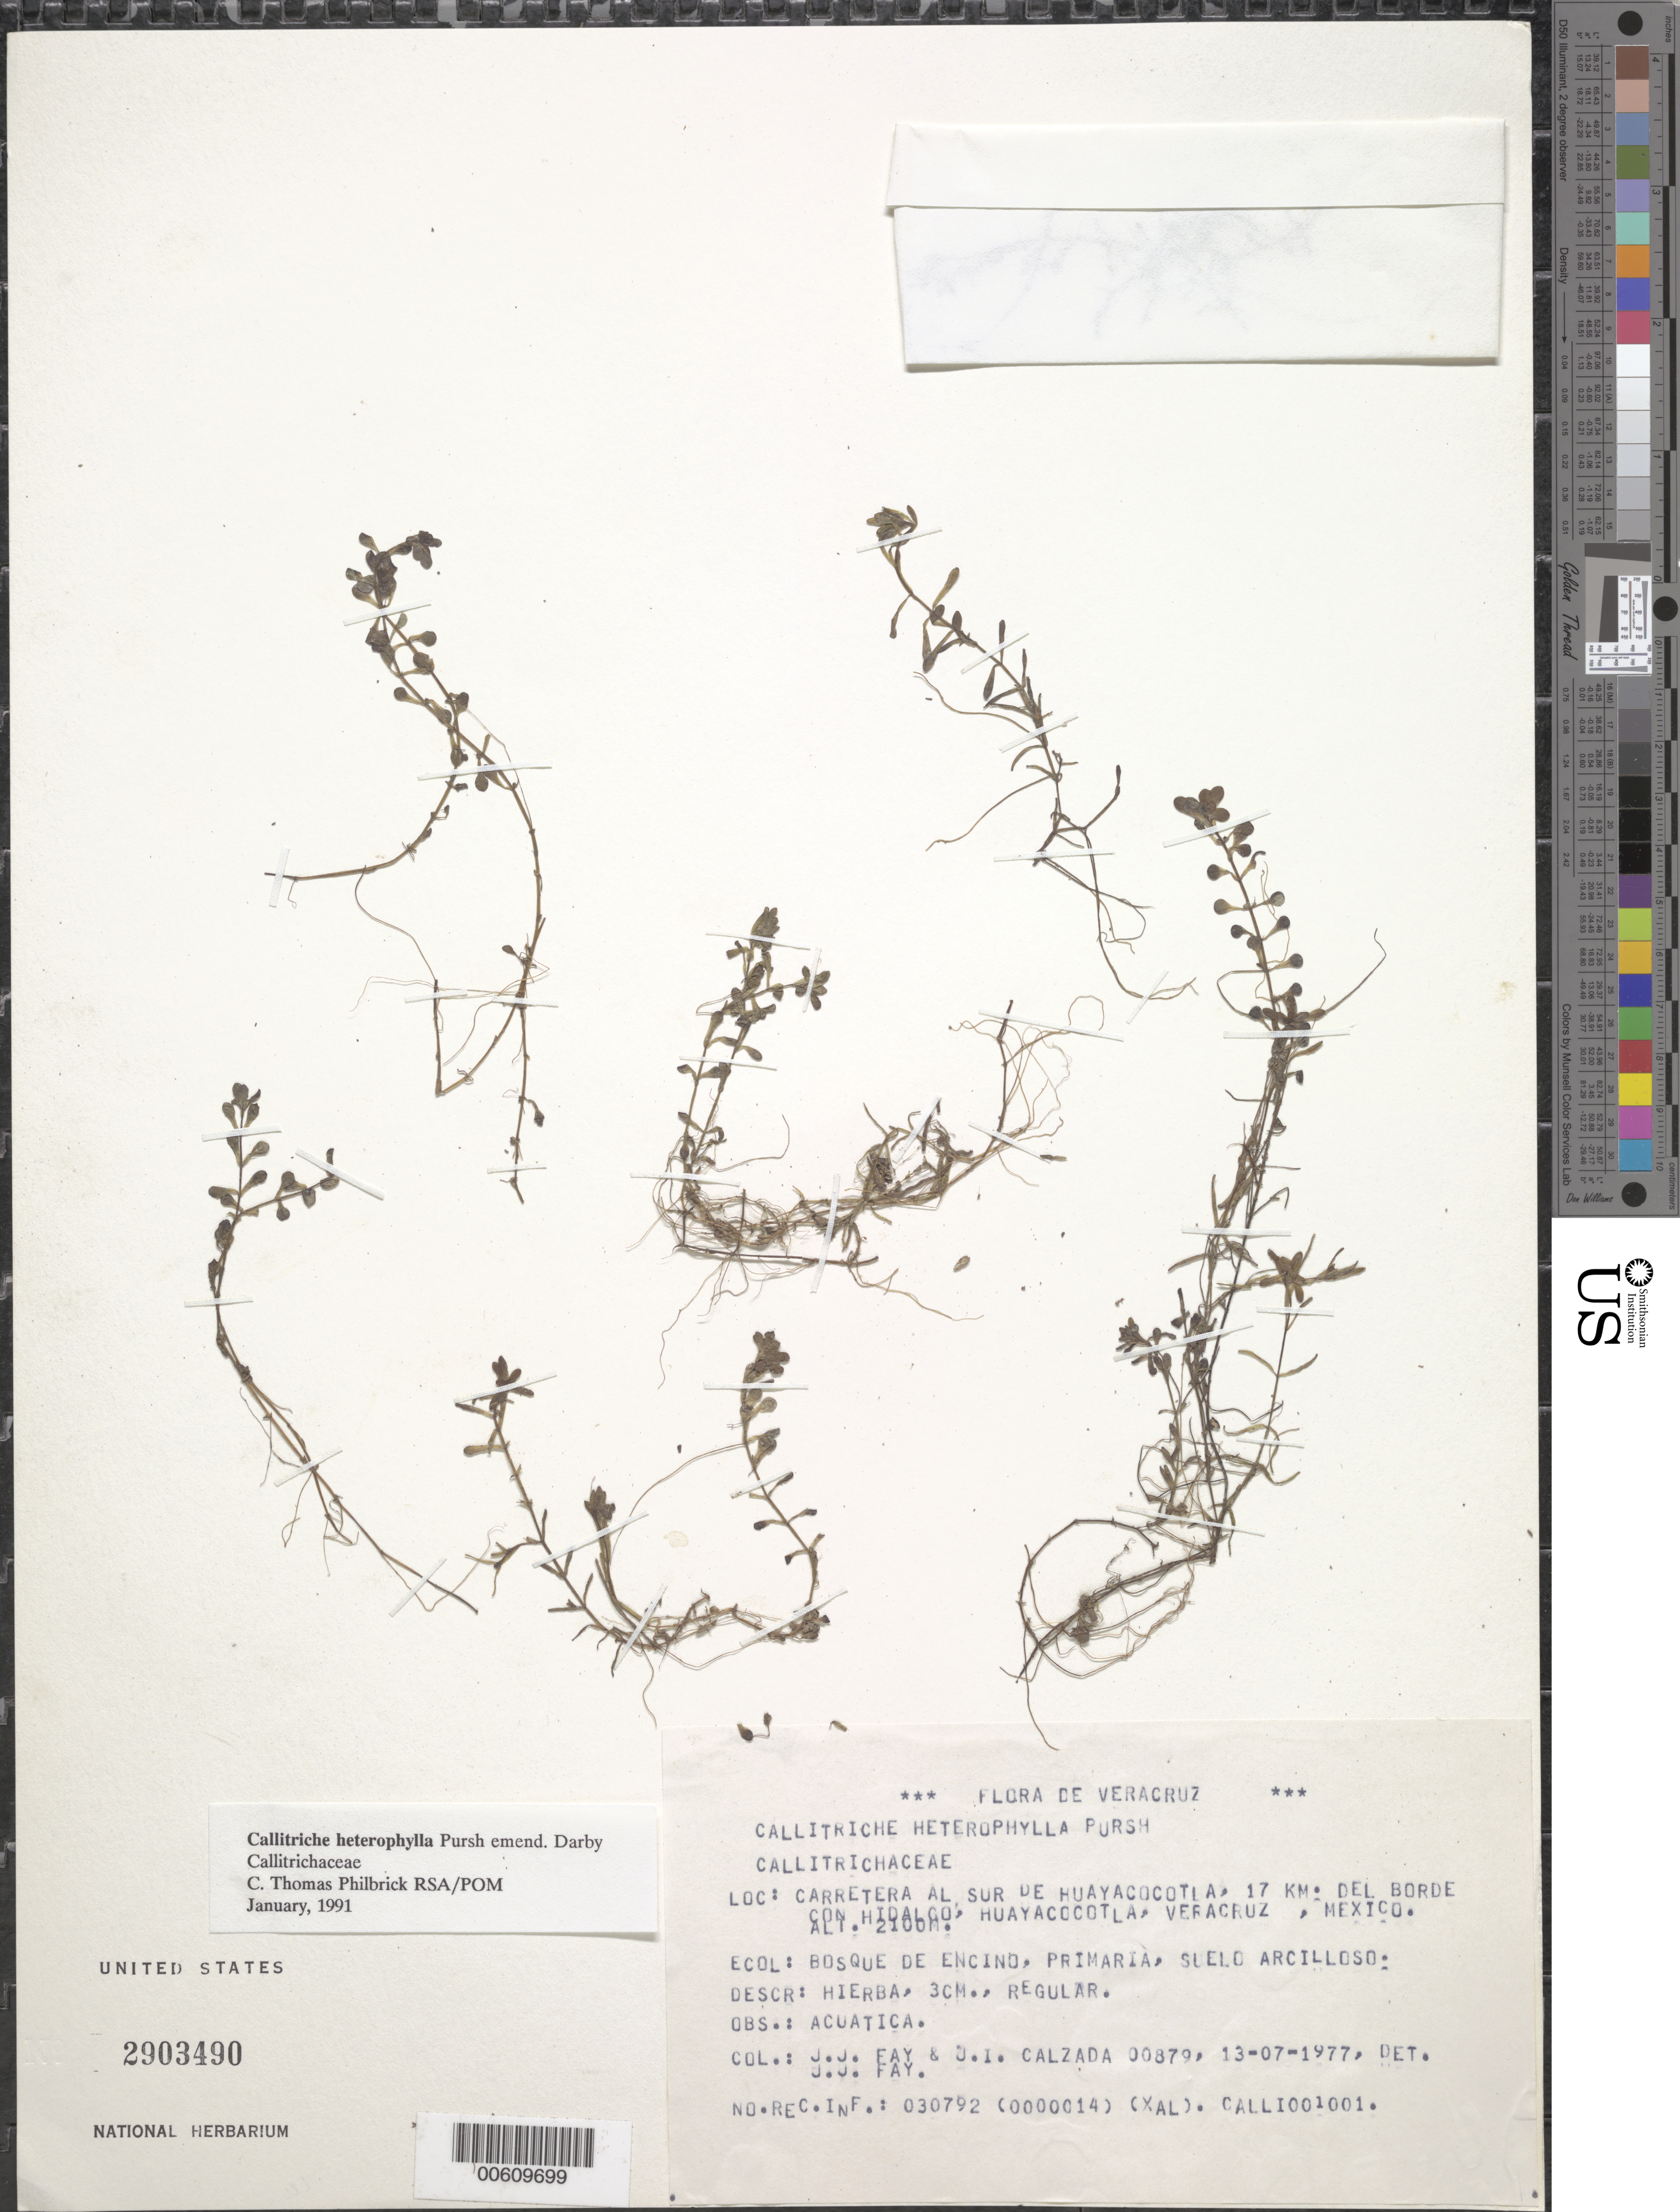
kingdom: Plantae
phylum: Tracheophyta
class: Magnoliopsida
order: Lamiales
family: Plantaginaceae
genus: Callitriche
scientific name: Callitriche heterophylla Pursh emend. Darby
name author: Pursh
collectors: J. J. Fay & J. I. Calzada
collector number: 000879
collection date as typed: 13 Jul 1977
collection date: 1977-07-13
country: Mexico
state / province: Veracruz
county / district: Huayacocotla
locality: Del Borde con Hidalgo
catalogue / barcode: US 2903490